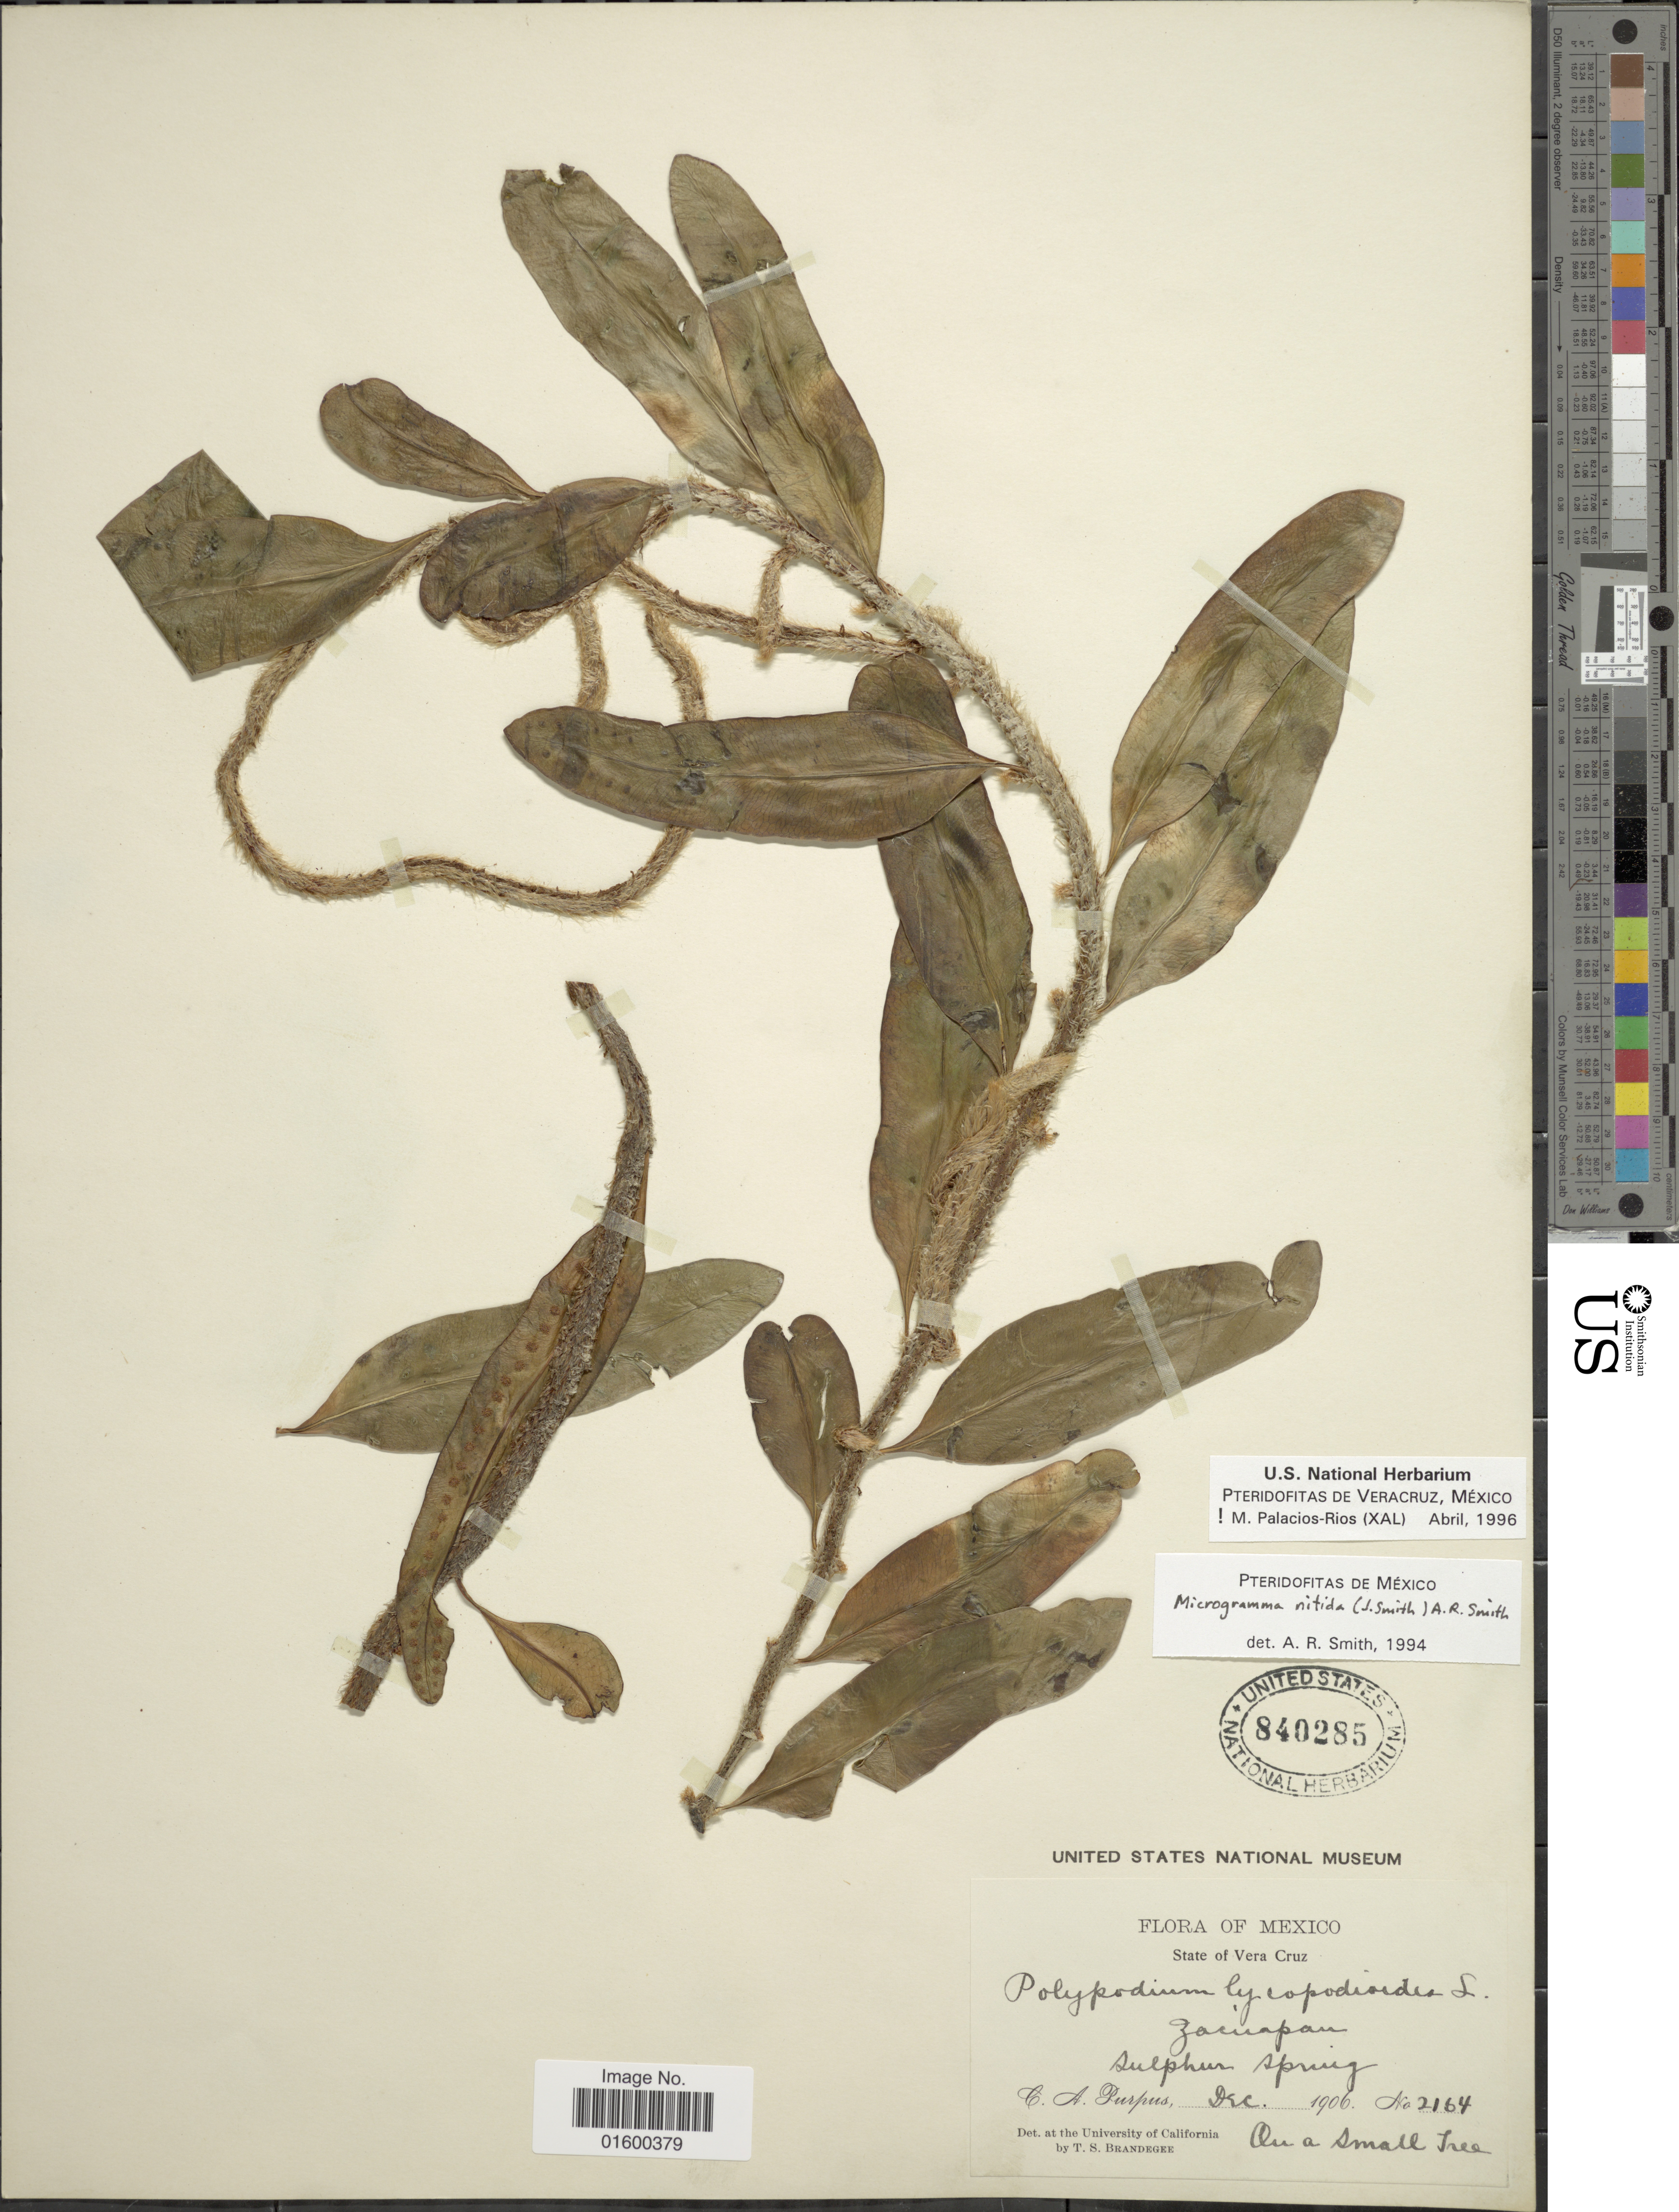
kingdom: Plantae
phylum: Tracheophyta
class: Polypodiopsida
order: Polypodiales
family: Polypodiaceae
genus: Microgramma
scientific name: Microgramma nitida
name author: (J. Sm.) A.R. Sm.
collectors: C. A. Purpus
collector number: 2164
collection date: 1906-12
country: Mexico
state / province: Veracruz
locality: State of Vera Cruz, Zacuapan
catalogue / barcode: US 840285